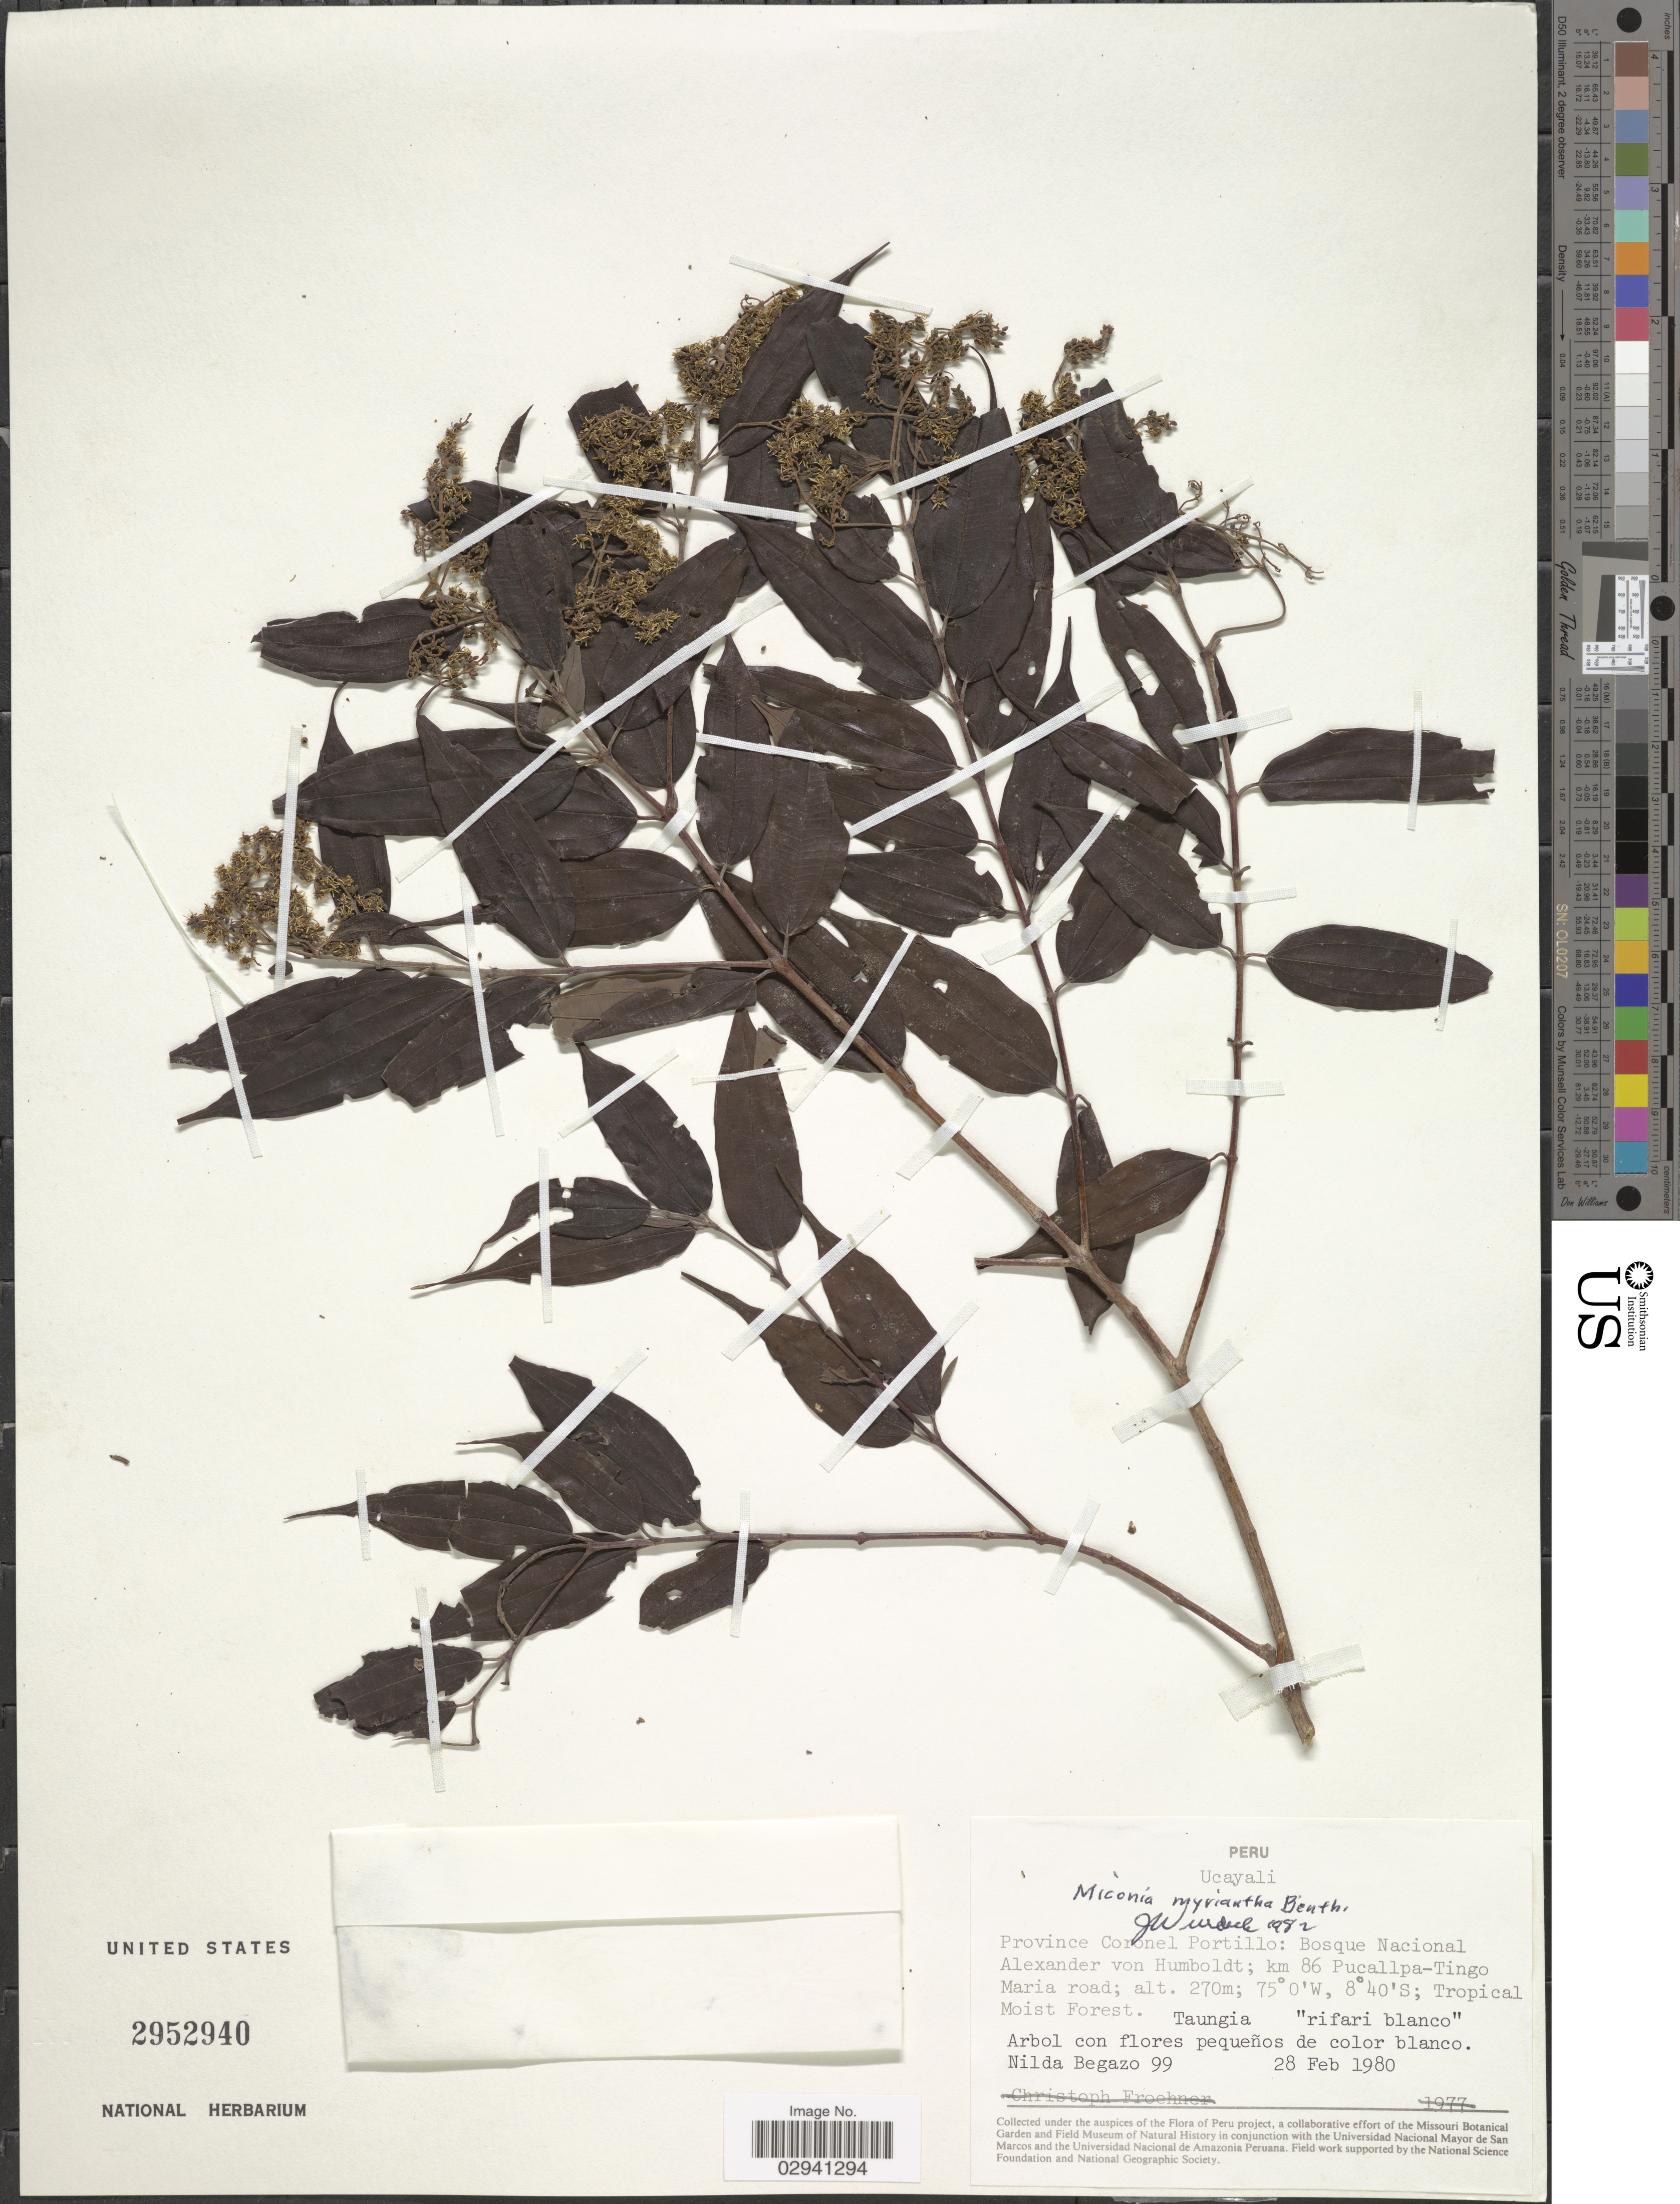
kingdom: Plantae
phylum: Tracheophyta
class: Magnoliopsida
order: Myrtales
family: Melastomataceae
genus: Miconia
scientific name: Miconia myriantha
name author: Benth.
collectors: N. Begazo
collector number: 99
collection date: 1980-02-28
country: Peru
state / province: Ucayali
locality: Province Coronel Portillo: Bosque Nacional Alexander von Humboldt; km 86 Pucallpa-Tingo Maria road.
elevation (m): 270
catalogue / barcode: US 2952940